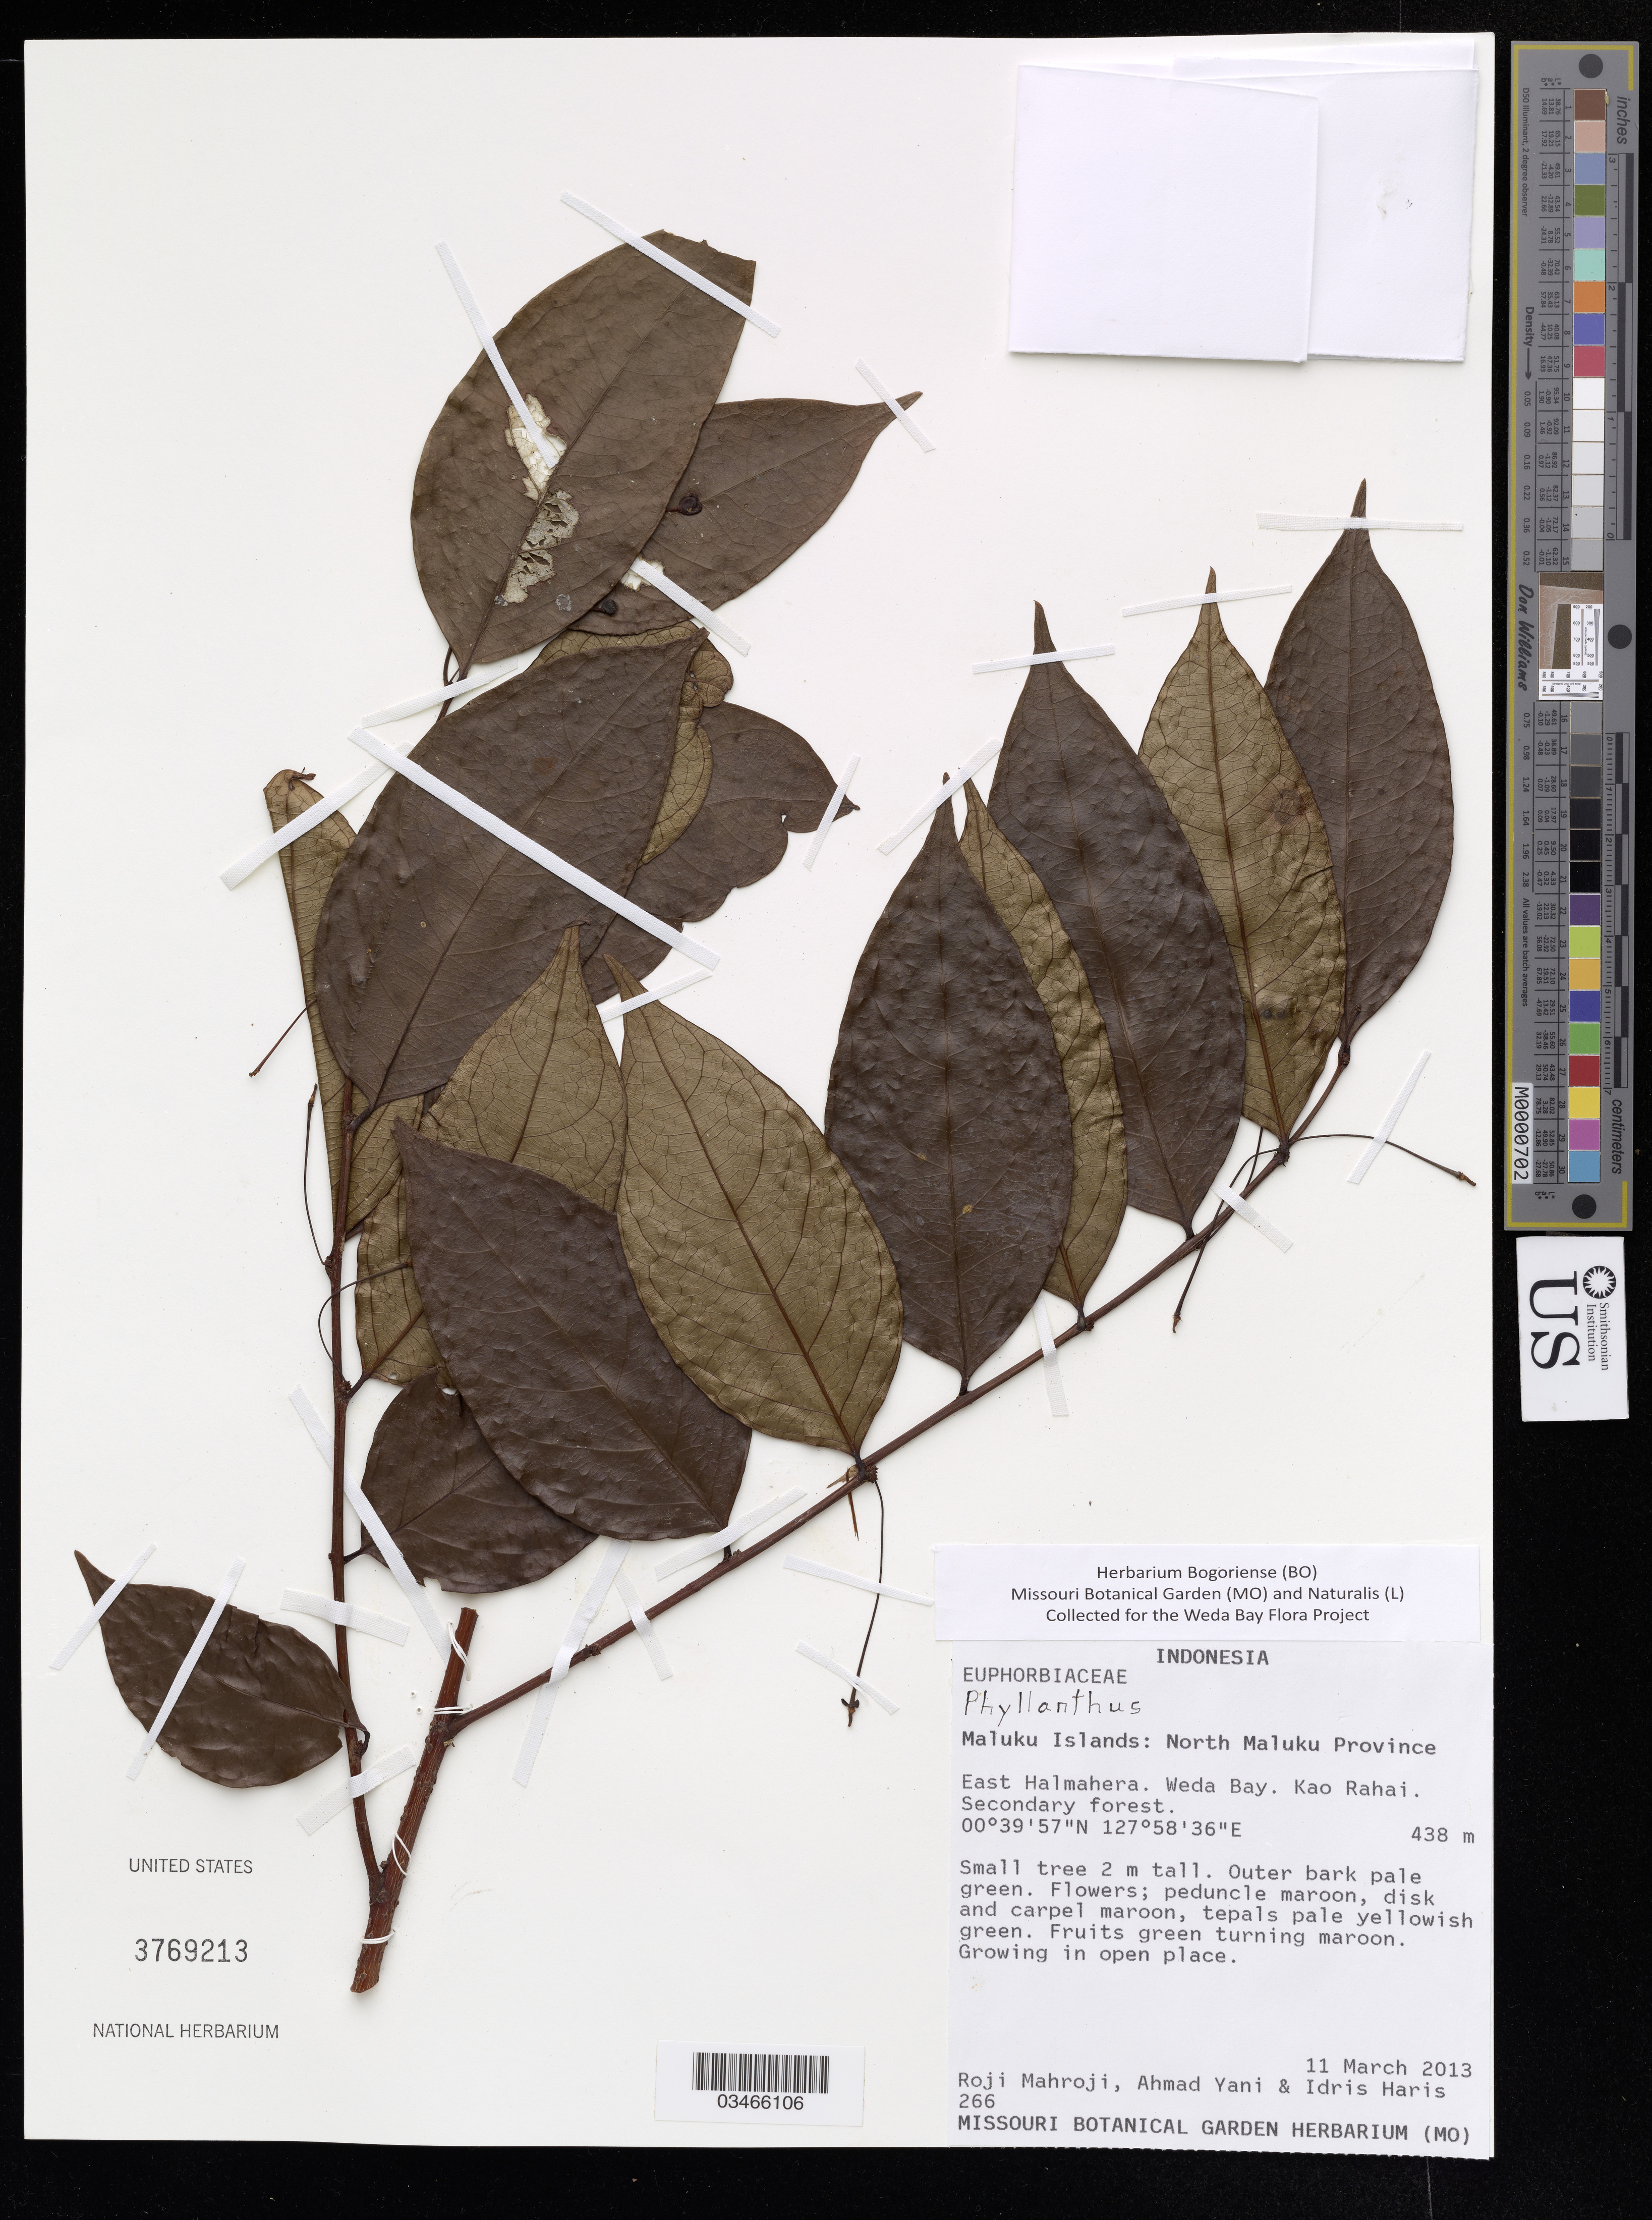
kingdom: Plantae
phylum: Tracheophyta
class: Magnoliopsida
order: Malpighiales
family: Phyllanthaceae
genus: Phyllanthus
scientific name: Phyllanthus sp.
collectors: R. Mahroji, A. Yani & I. Haris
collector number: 266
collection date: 2013-03-11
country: Indonesia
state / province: Maluku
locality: Maluku Islands: North Maluku Province. East Halmahera. Weda Bay. Kao Rahai.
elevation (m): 438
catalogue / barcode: US 3769213